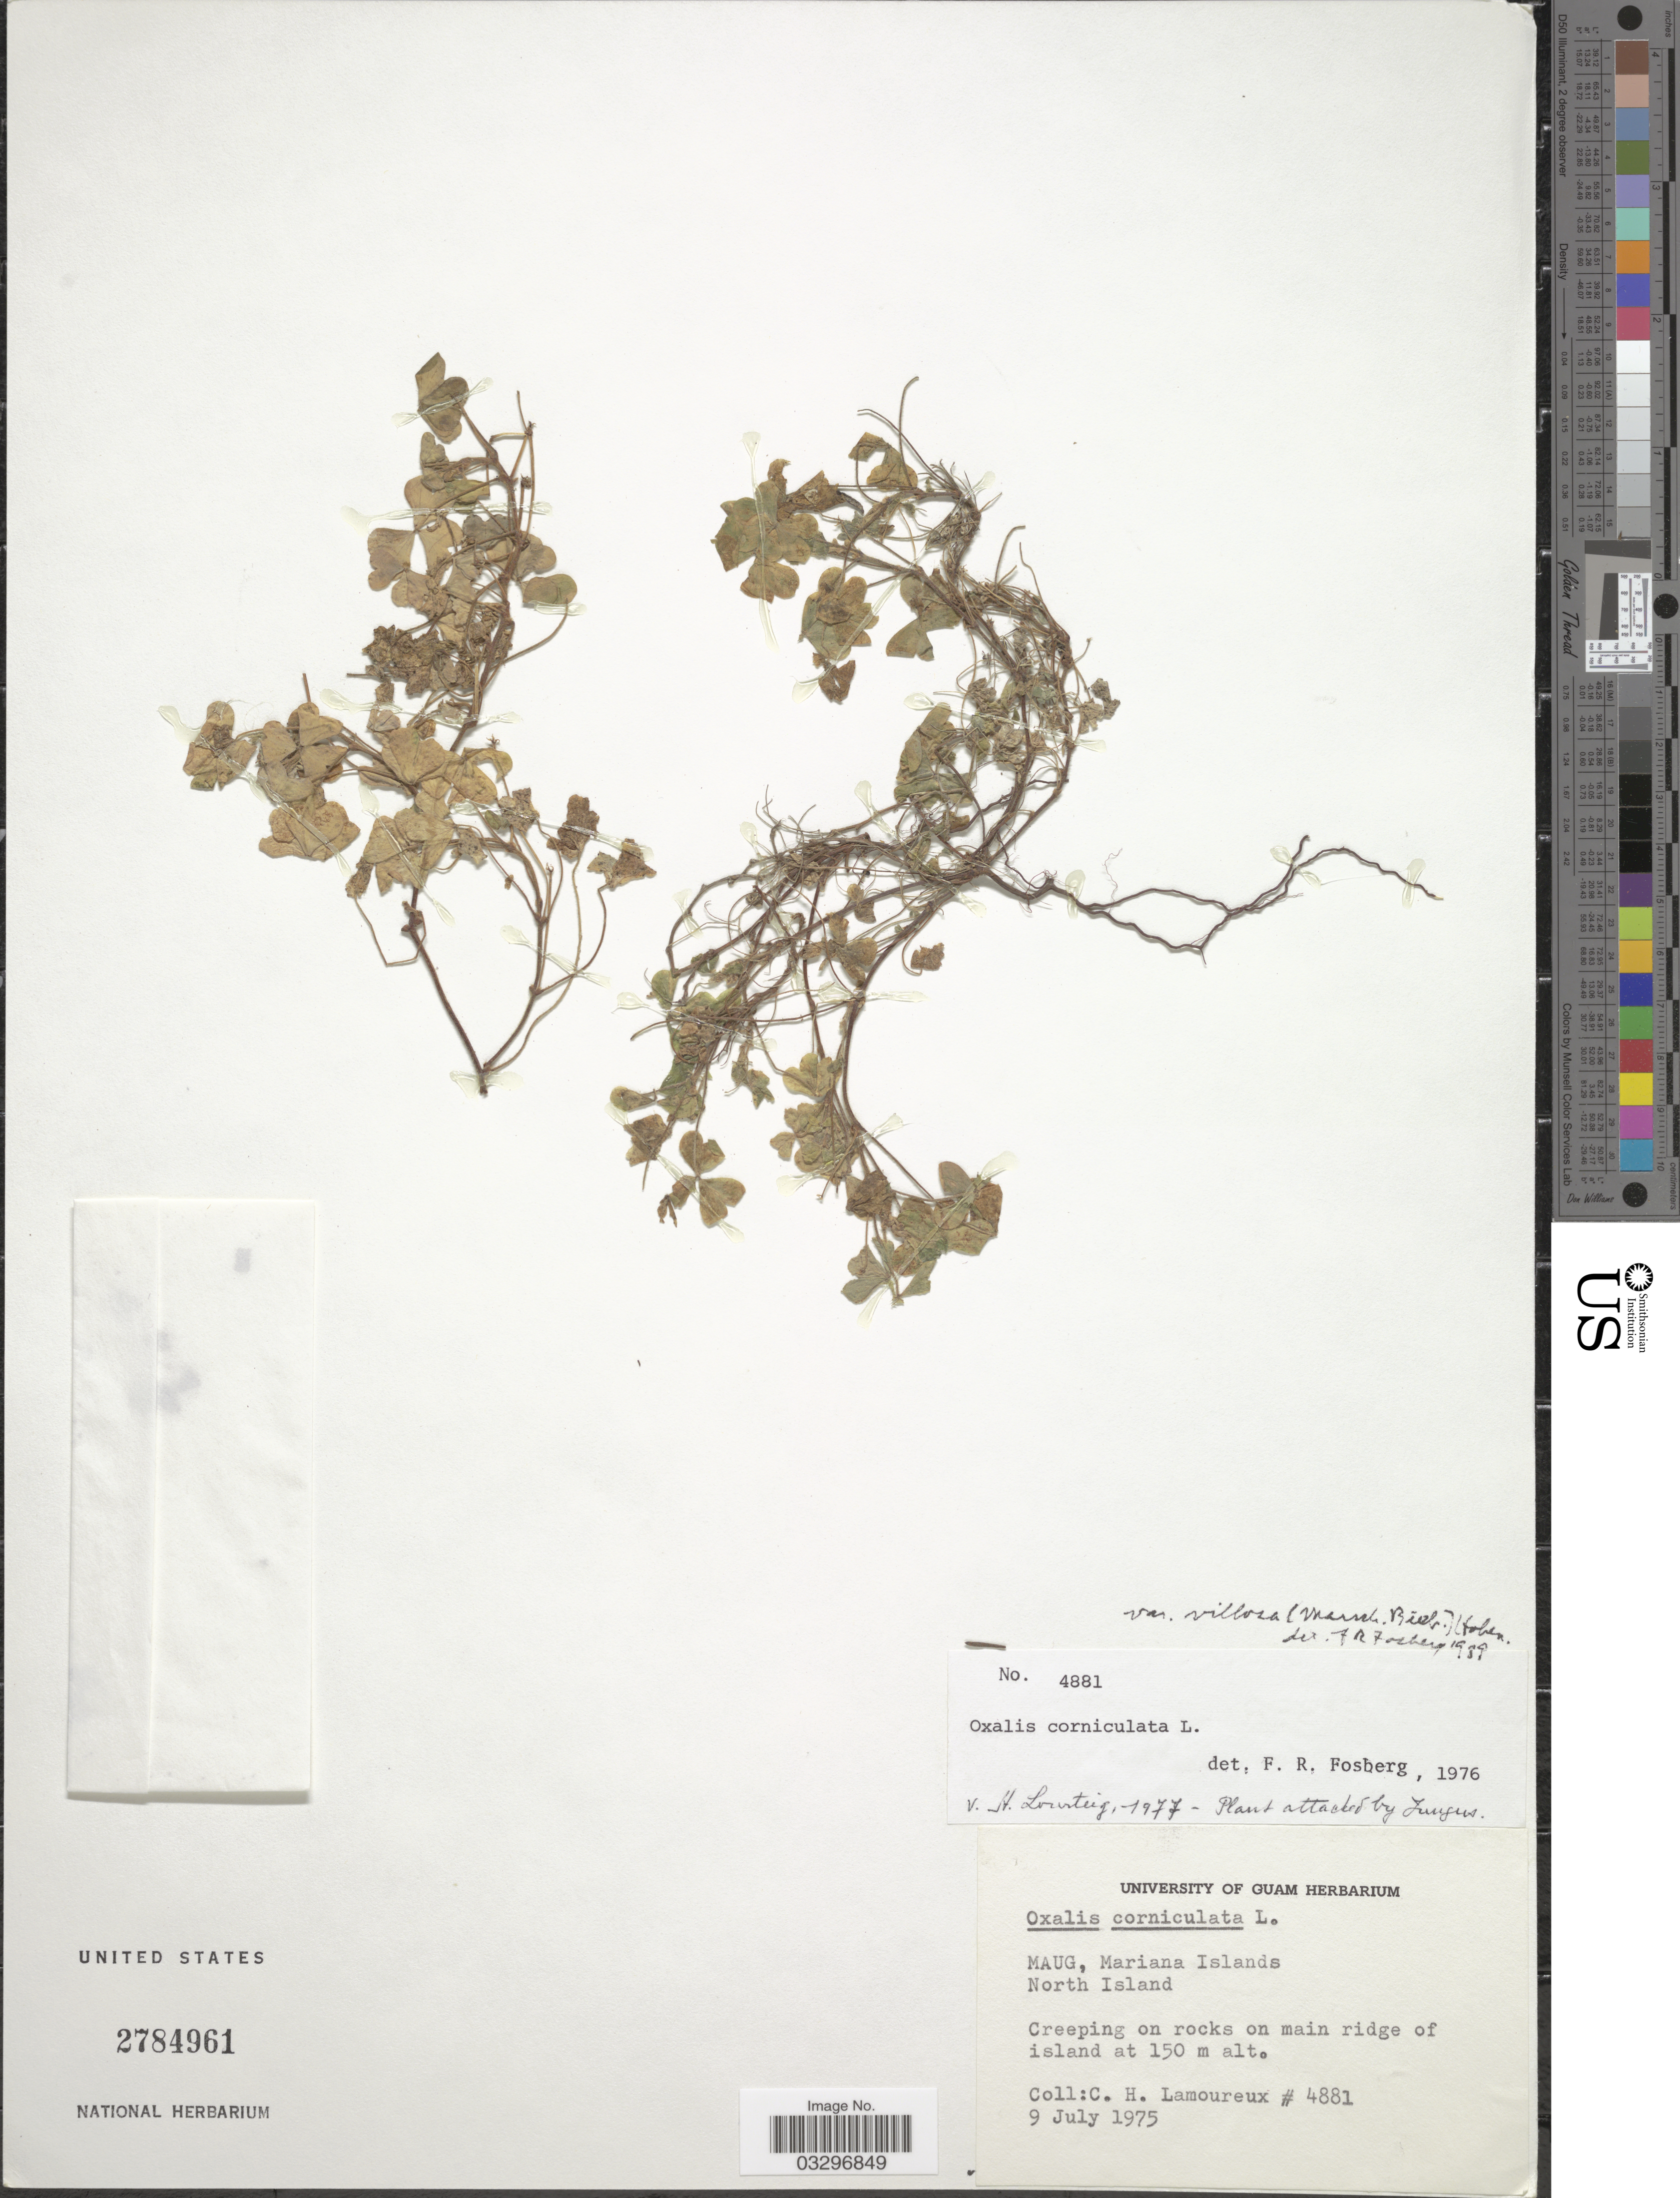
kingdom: Plantae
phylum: Tracheophyta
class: Magnoliopsida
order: Oxalidales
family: Oxalidaceae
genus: Oxalis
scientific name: Oxalis corniculata var. villosa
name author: (M. Bieb.) Hohen.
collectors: C. H. Lamoureux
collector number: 4881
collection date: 1975-07-09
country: Northern Mariana Islands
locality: Maug, Mariana Islands. North Islands.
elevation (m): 150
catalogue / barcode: US 2784961